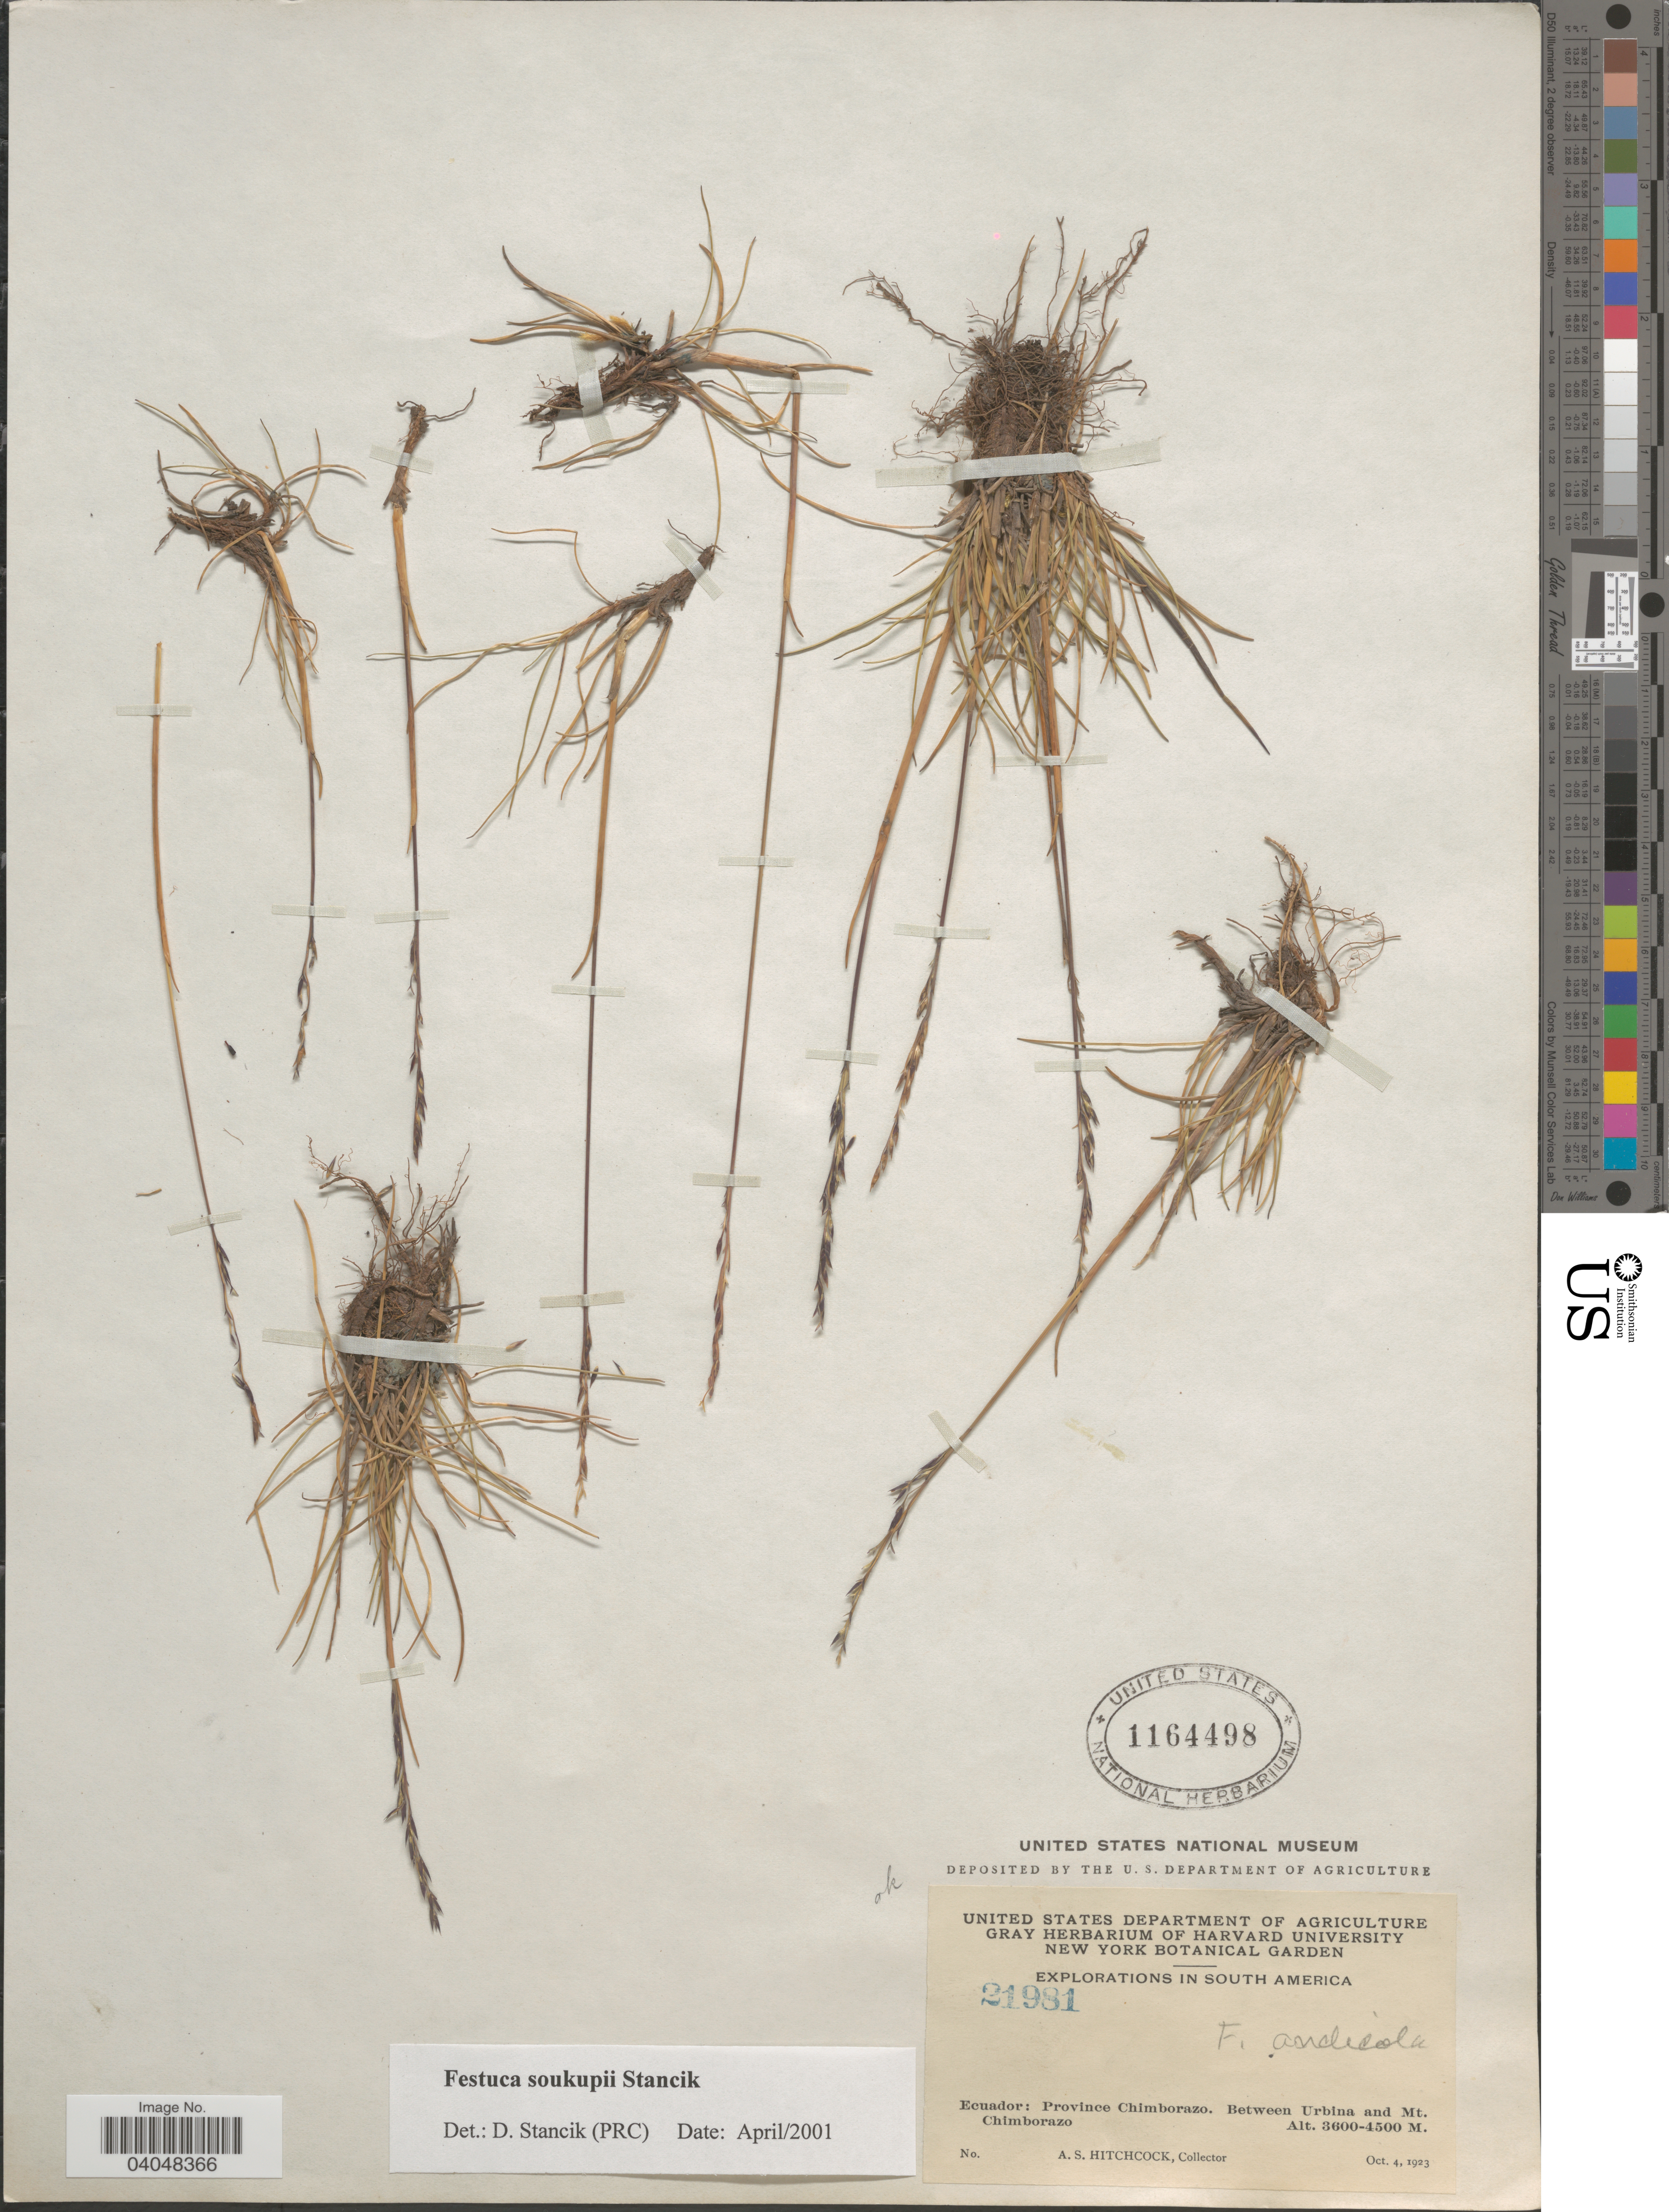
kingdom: Plantae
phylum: Tracheophyta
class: Liliopsida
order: Poales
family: Poaceae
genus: Festuca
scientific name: Festuca soukupii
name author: Stancik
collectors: A. S. Hitchcock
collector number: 21981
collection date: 1923-10-04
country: Ecuador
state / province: Chimborazo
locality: Between Urbina and Mt. Chimborazo.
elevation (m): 3600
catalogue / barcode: US 1164498